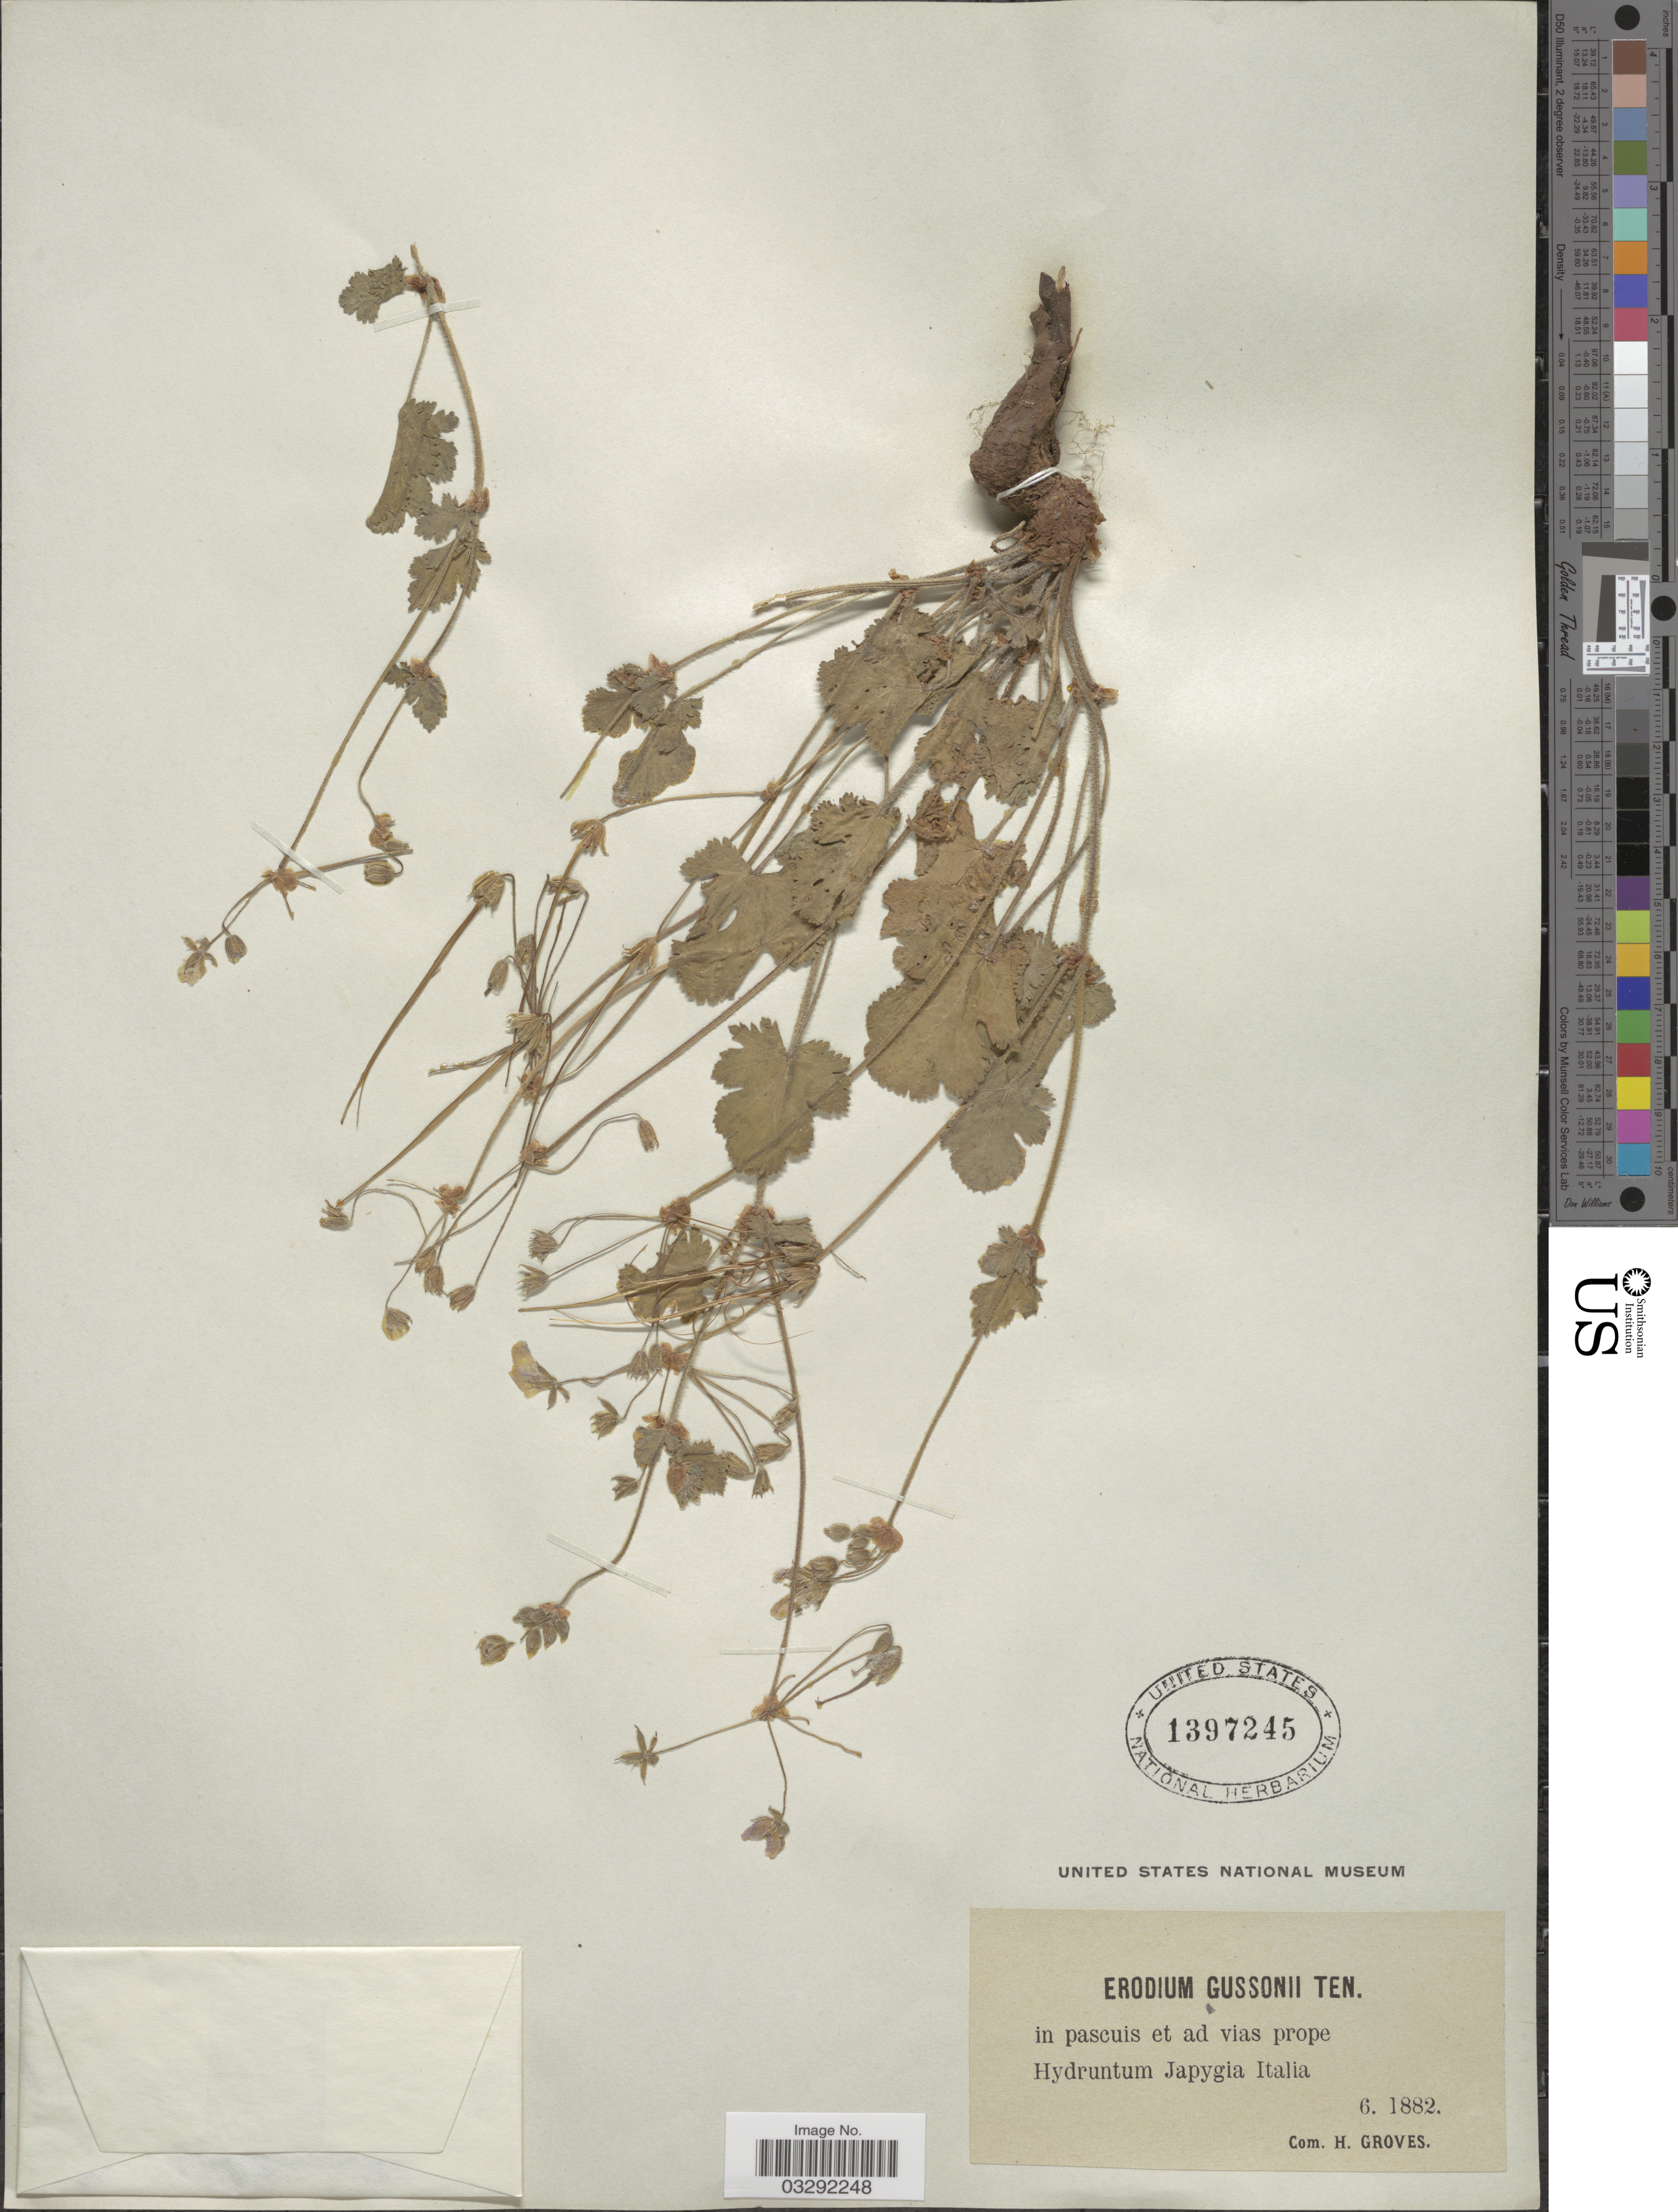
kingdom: Plantae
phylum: Tracheophyta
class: Magnoliopsida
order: Geraniales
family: Geraniaceae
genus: Erodium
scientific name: Erodium gussonei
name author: Ten.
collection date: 1882-06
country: Italy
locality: In pascuis et ad vias prope Hydruntum Japygia Italia.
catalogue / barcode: US 1397245